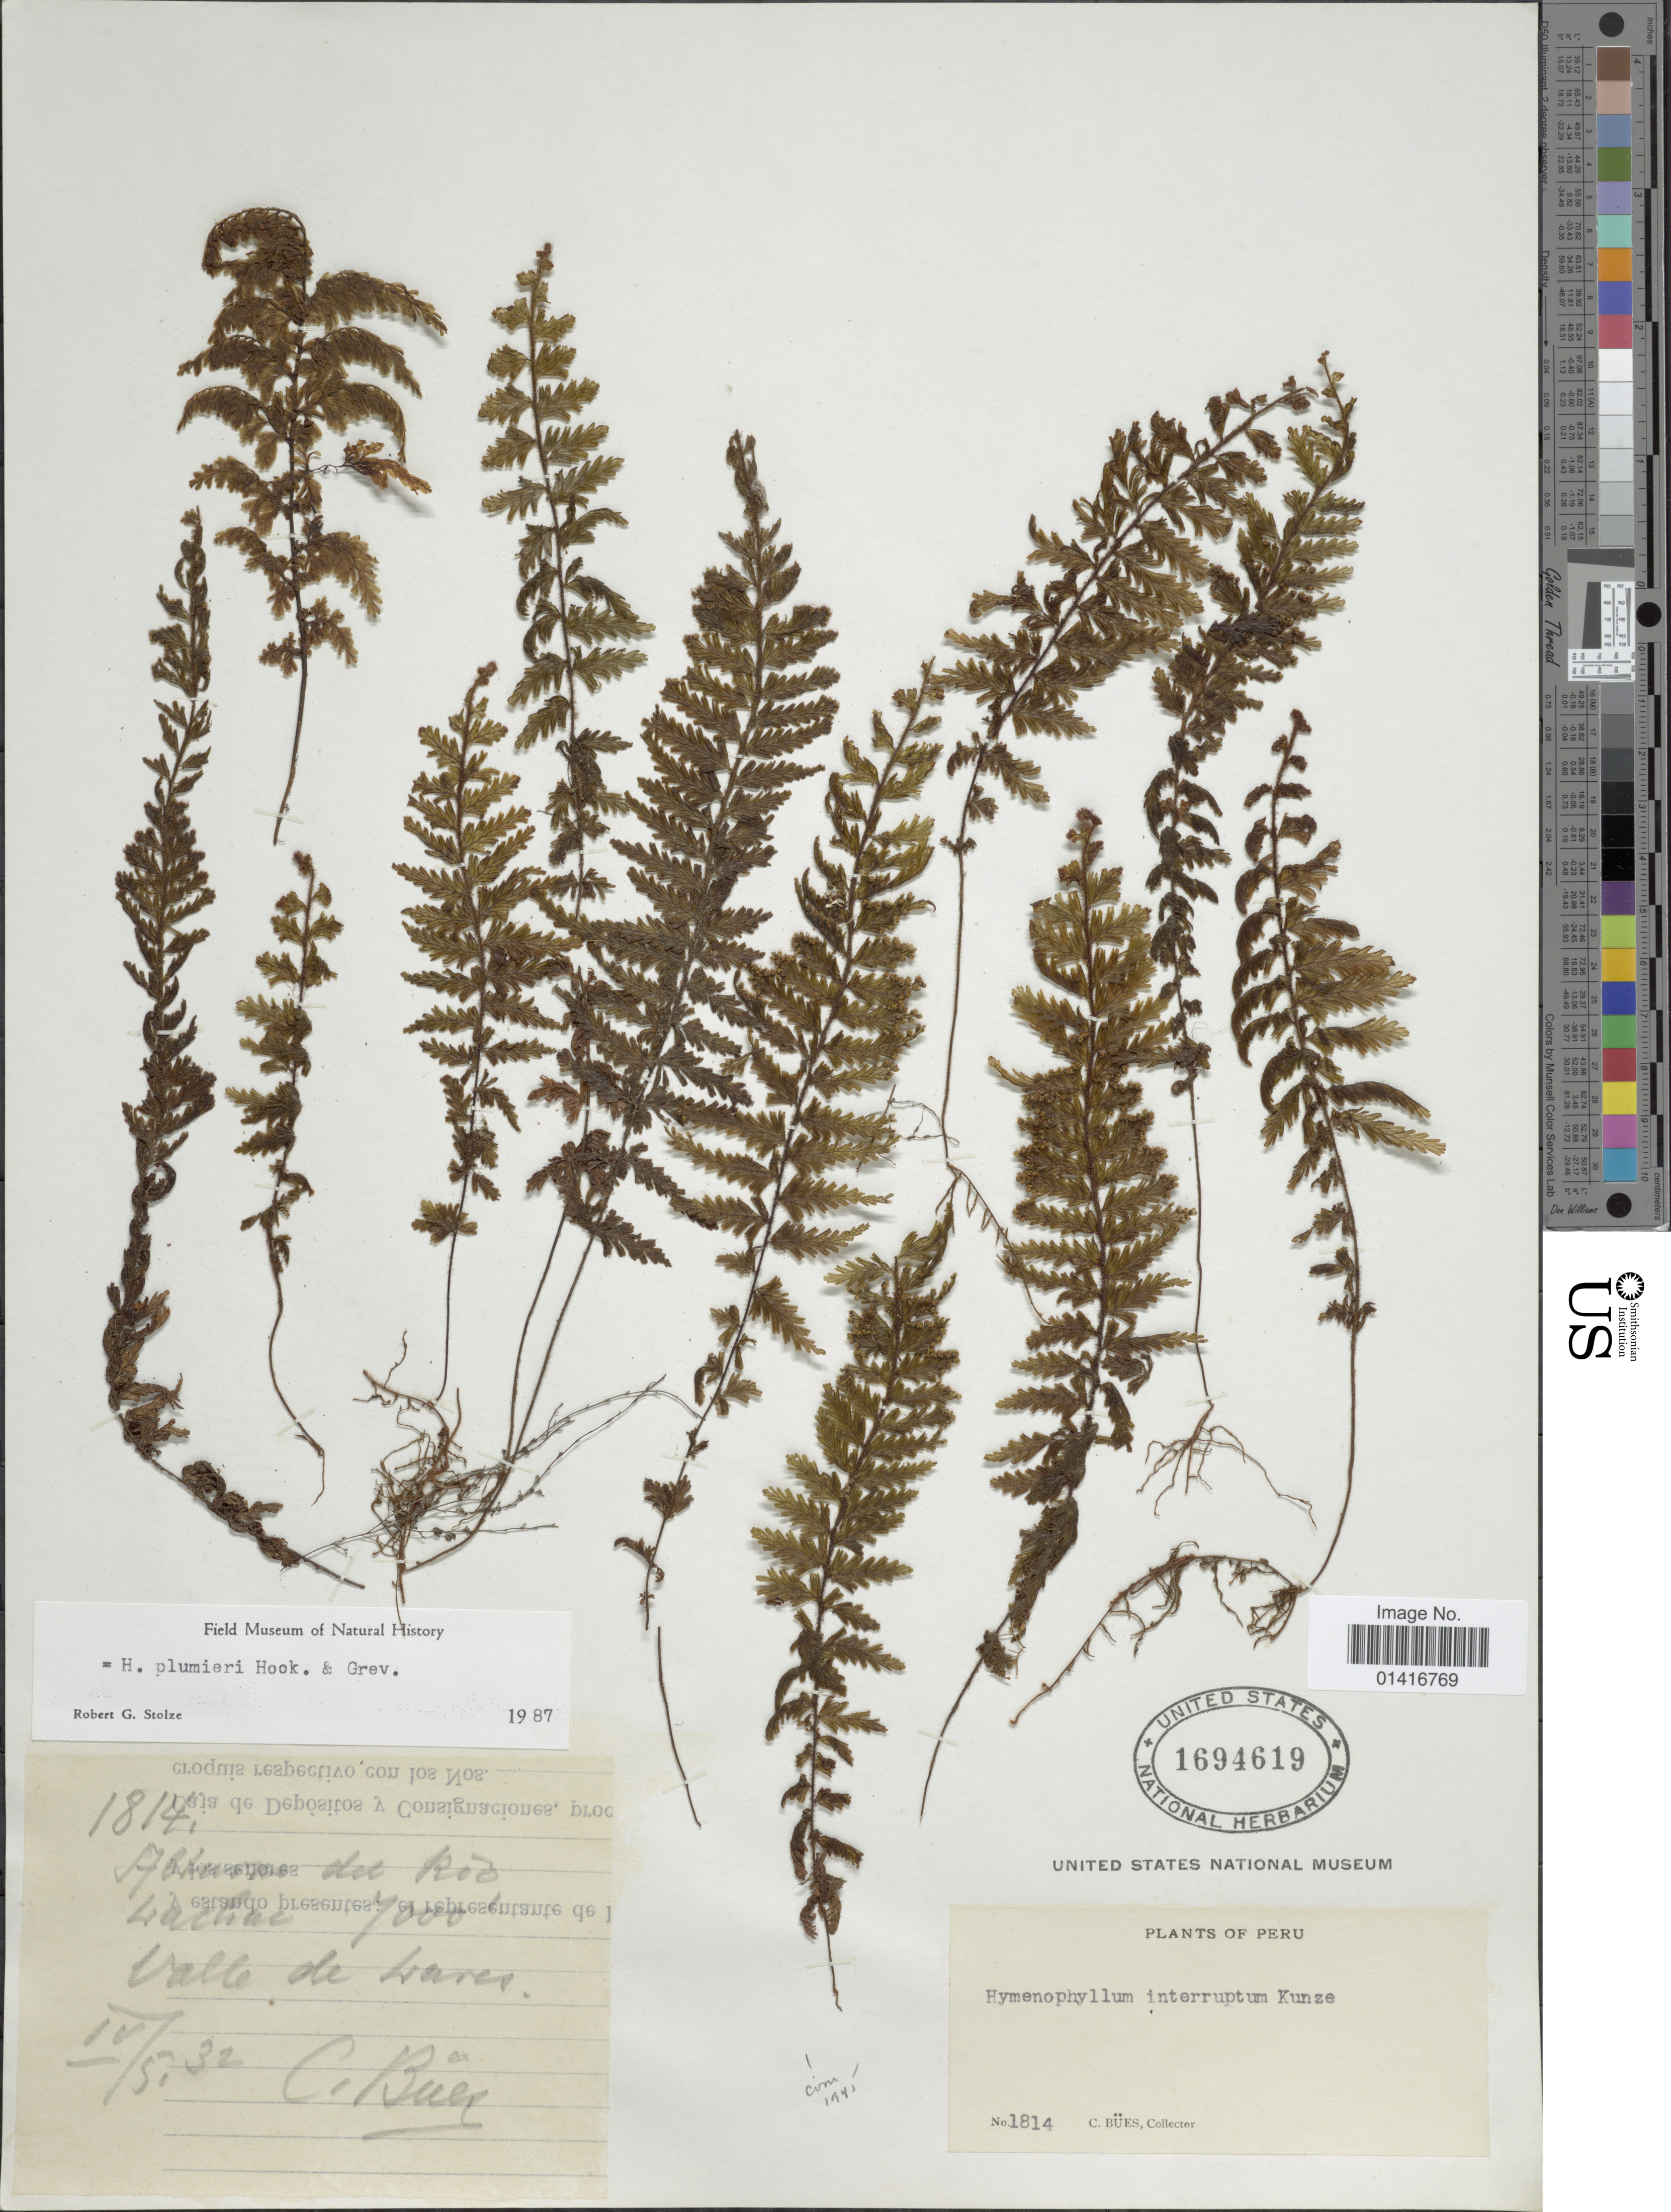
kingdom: Plantae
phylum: Tracheophyta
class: Polypodiopsida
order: Hymenophyllales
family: Hymenophyllaceae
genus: Hymenophyllum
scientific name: Hymenophyllum plumieri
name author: Hook. & Grev.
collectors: C. Bues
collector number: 1814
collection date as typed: Transcribed d/m/y: 5/4/32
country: Peru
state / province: Cusco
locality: Altura del Rio Lachac, Valle de Lares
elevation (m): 2134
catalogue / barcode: US 1694619